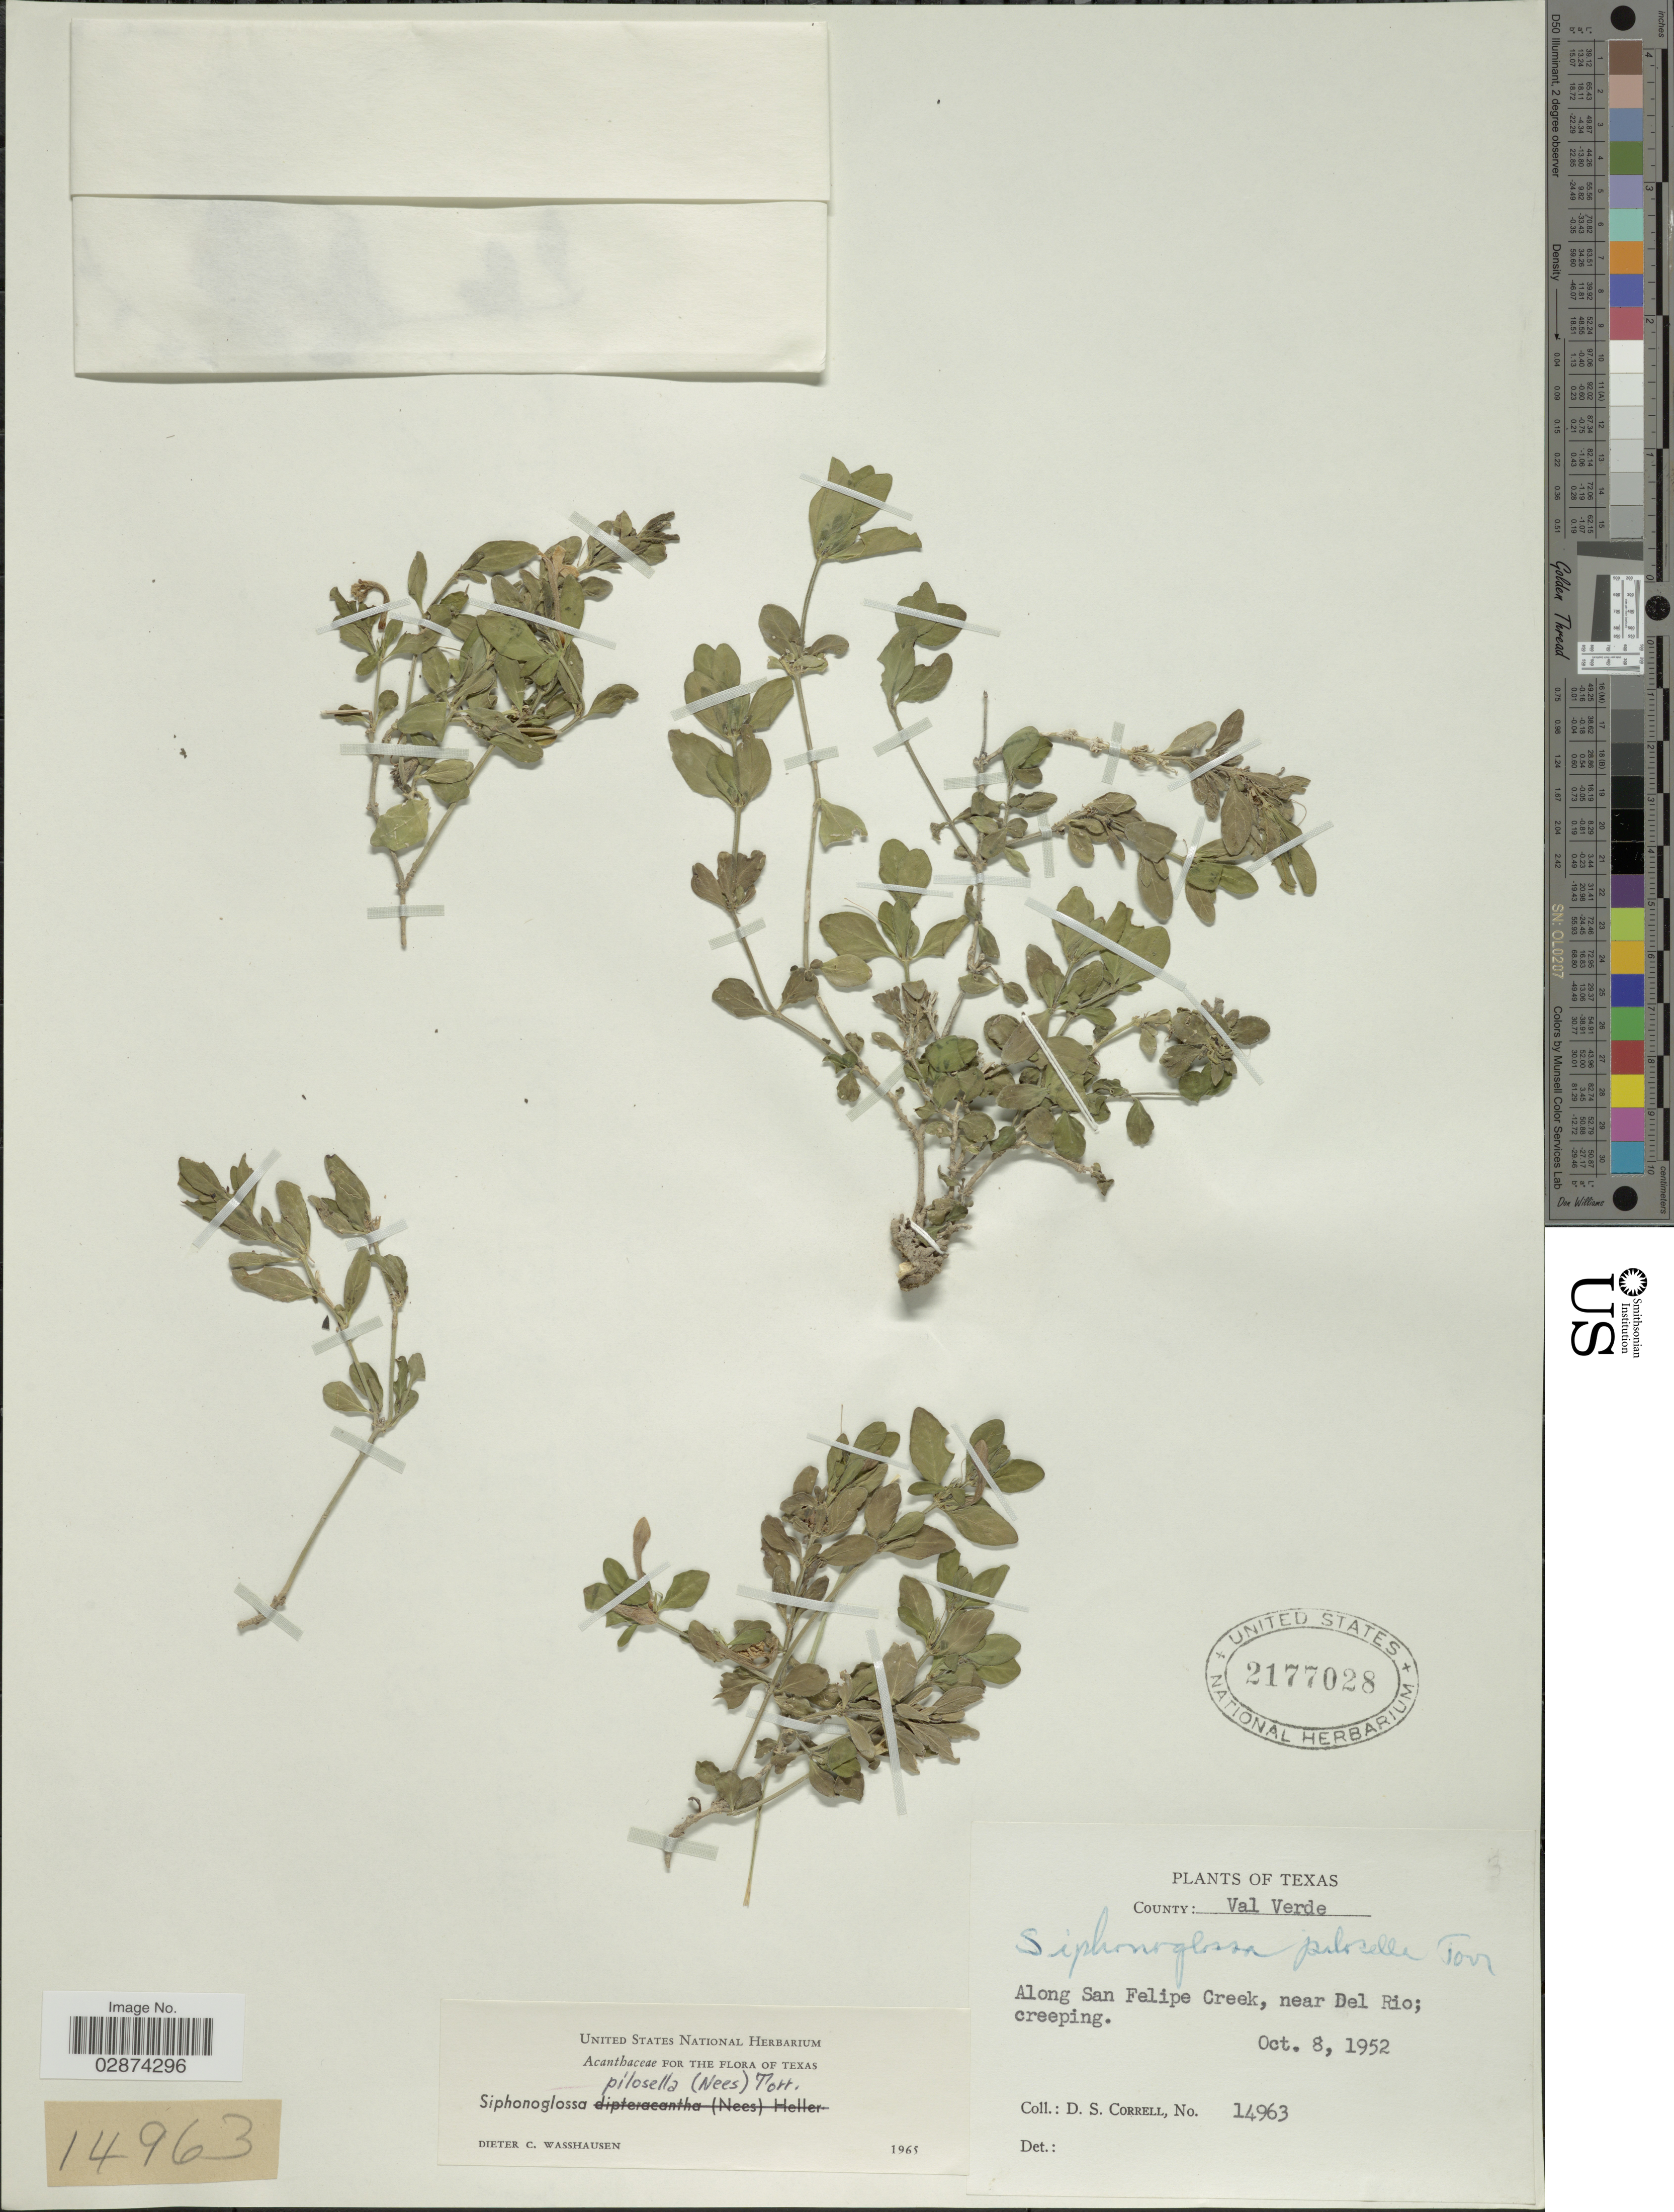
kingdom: Plantae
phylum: Tracheophyta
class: Magnoliopsida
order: Lamiales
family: Acanthaceae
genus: Justicia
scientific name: Justicia pilosella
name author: (Nees) Hilsenb.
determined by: Fisher, Amanda, (LOB), California State University, Long Beach (UNITED STATES)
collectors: D. S. Correll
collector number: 14963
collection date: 1952-10-08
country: United States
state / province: Texas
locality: County: Val Verde. Along San Felipe Creek, near Del Rio; creeping.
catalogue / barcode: US 2177028